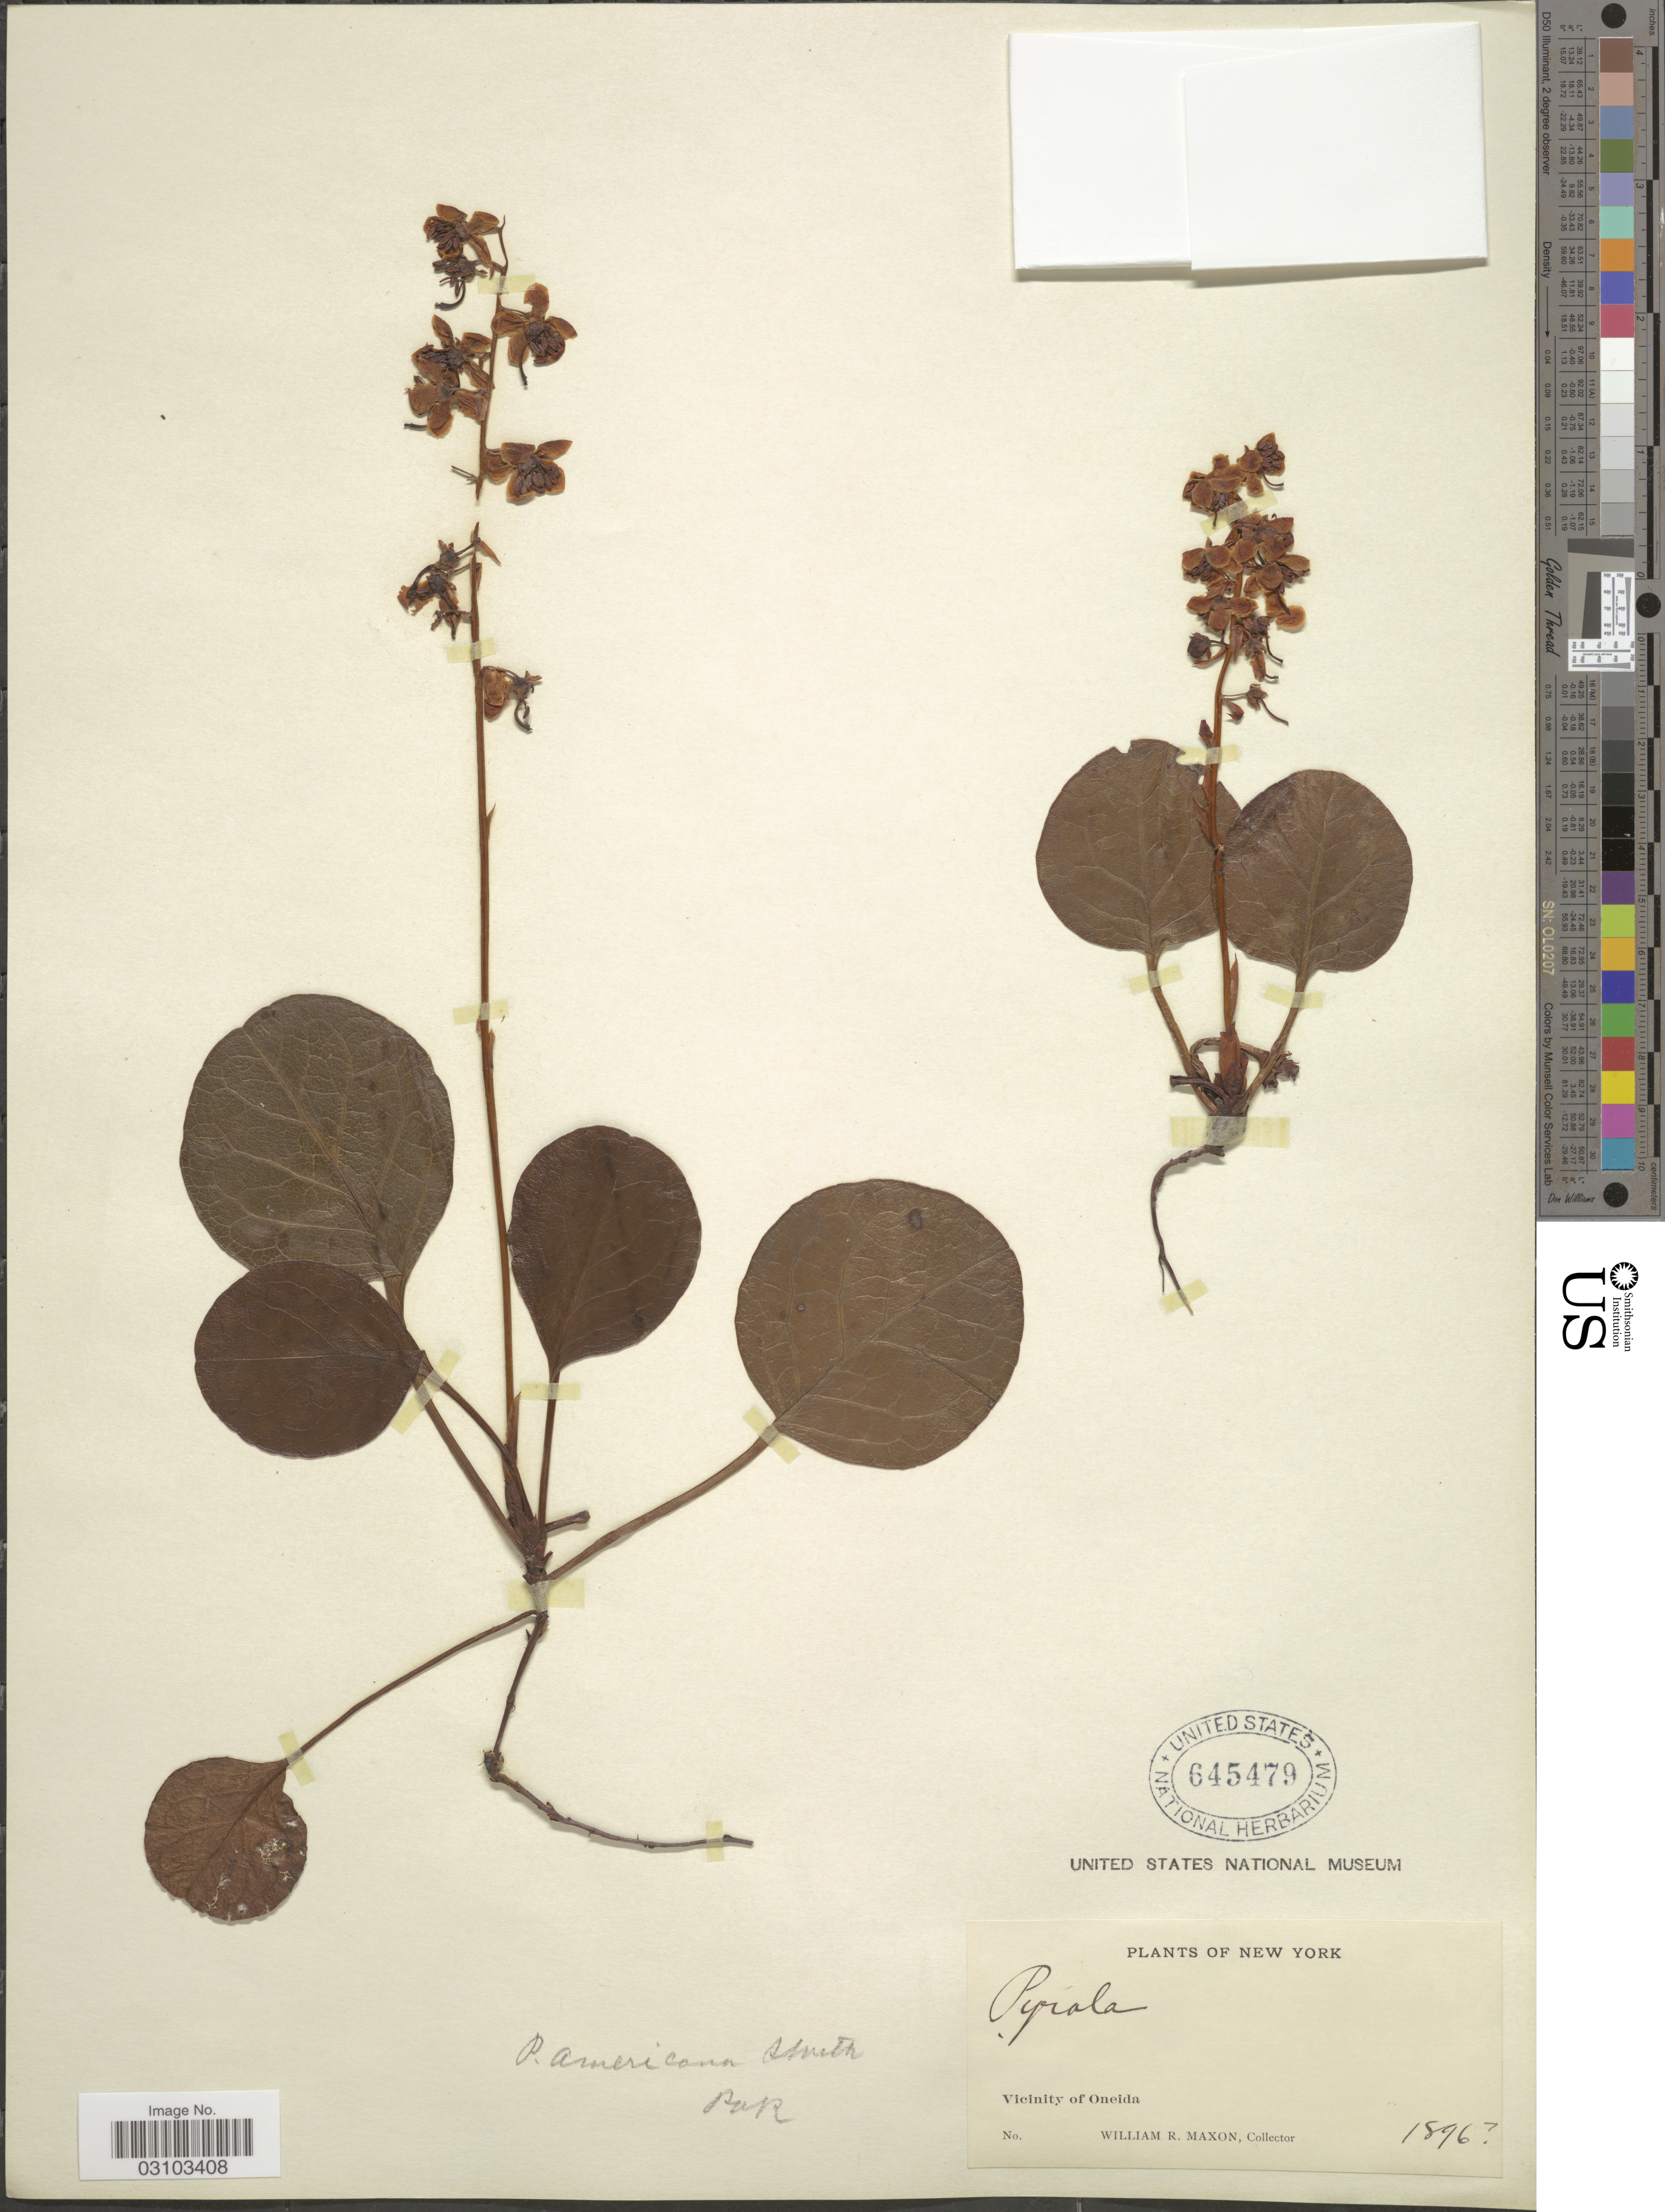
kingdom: Plantae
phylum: Tracheophyta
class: Magnoliopsida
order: Ericales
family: Ericaceae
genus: Pyrola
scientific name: Pyrola americana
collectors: W. R. Maxon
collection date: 1896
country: United States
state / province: New York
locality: Vicinity of Oneida.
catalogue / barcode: US 645479